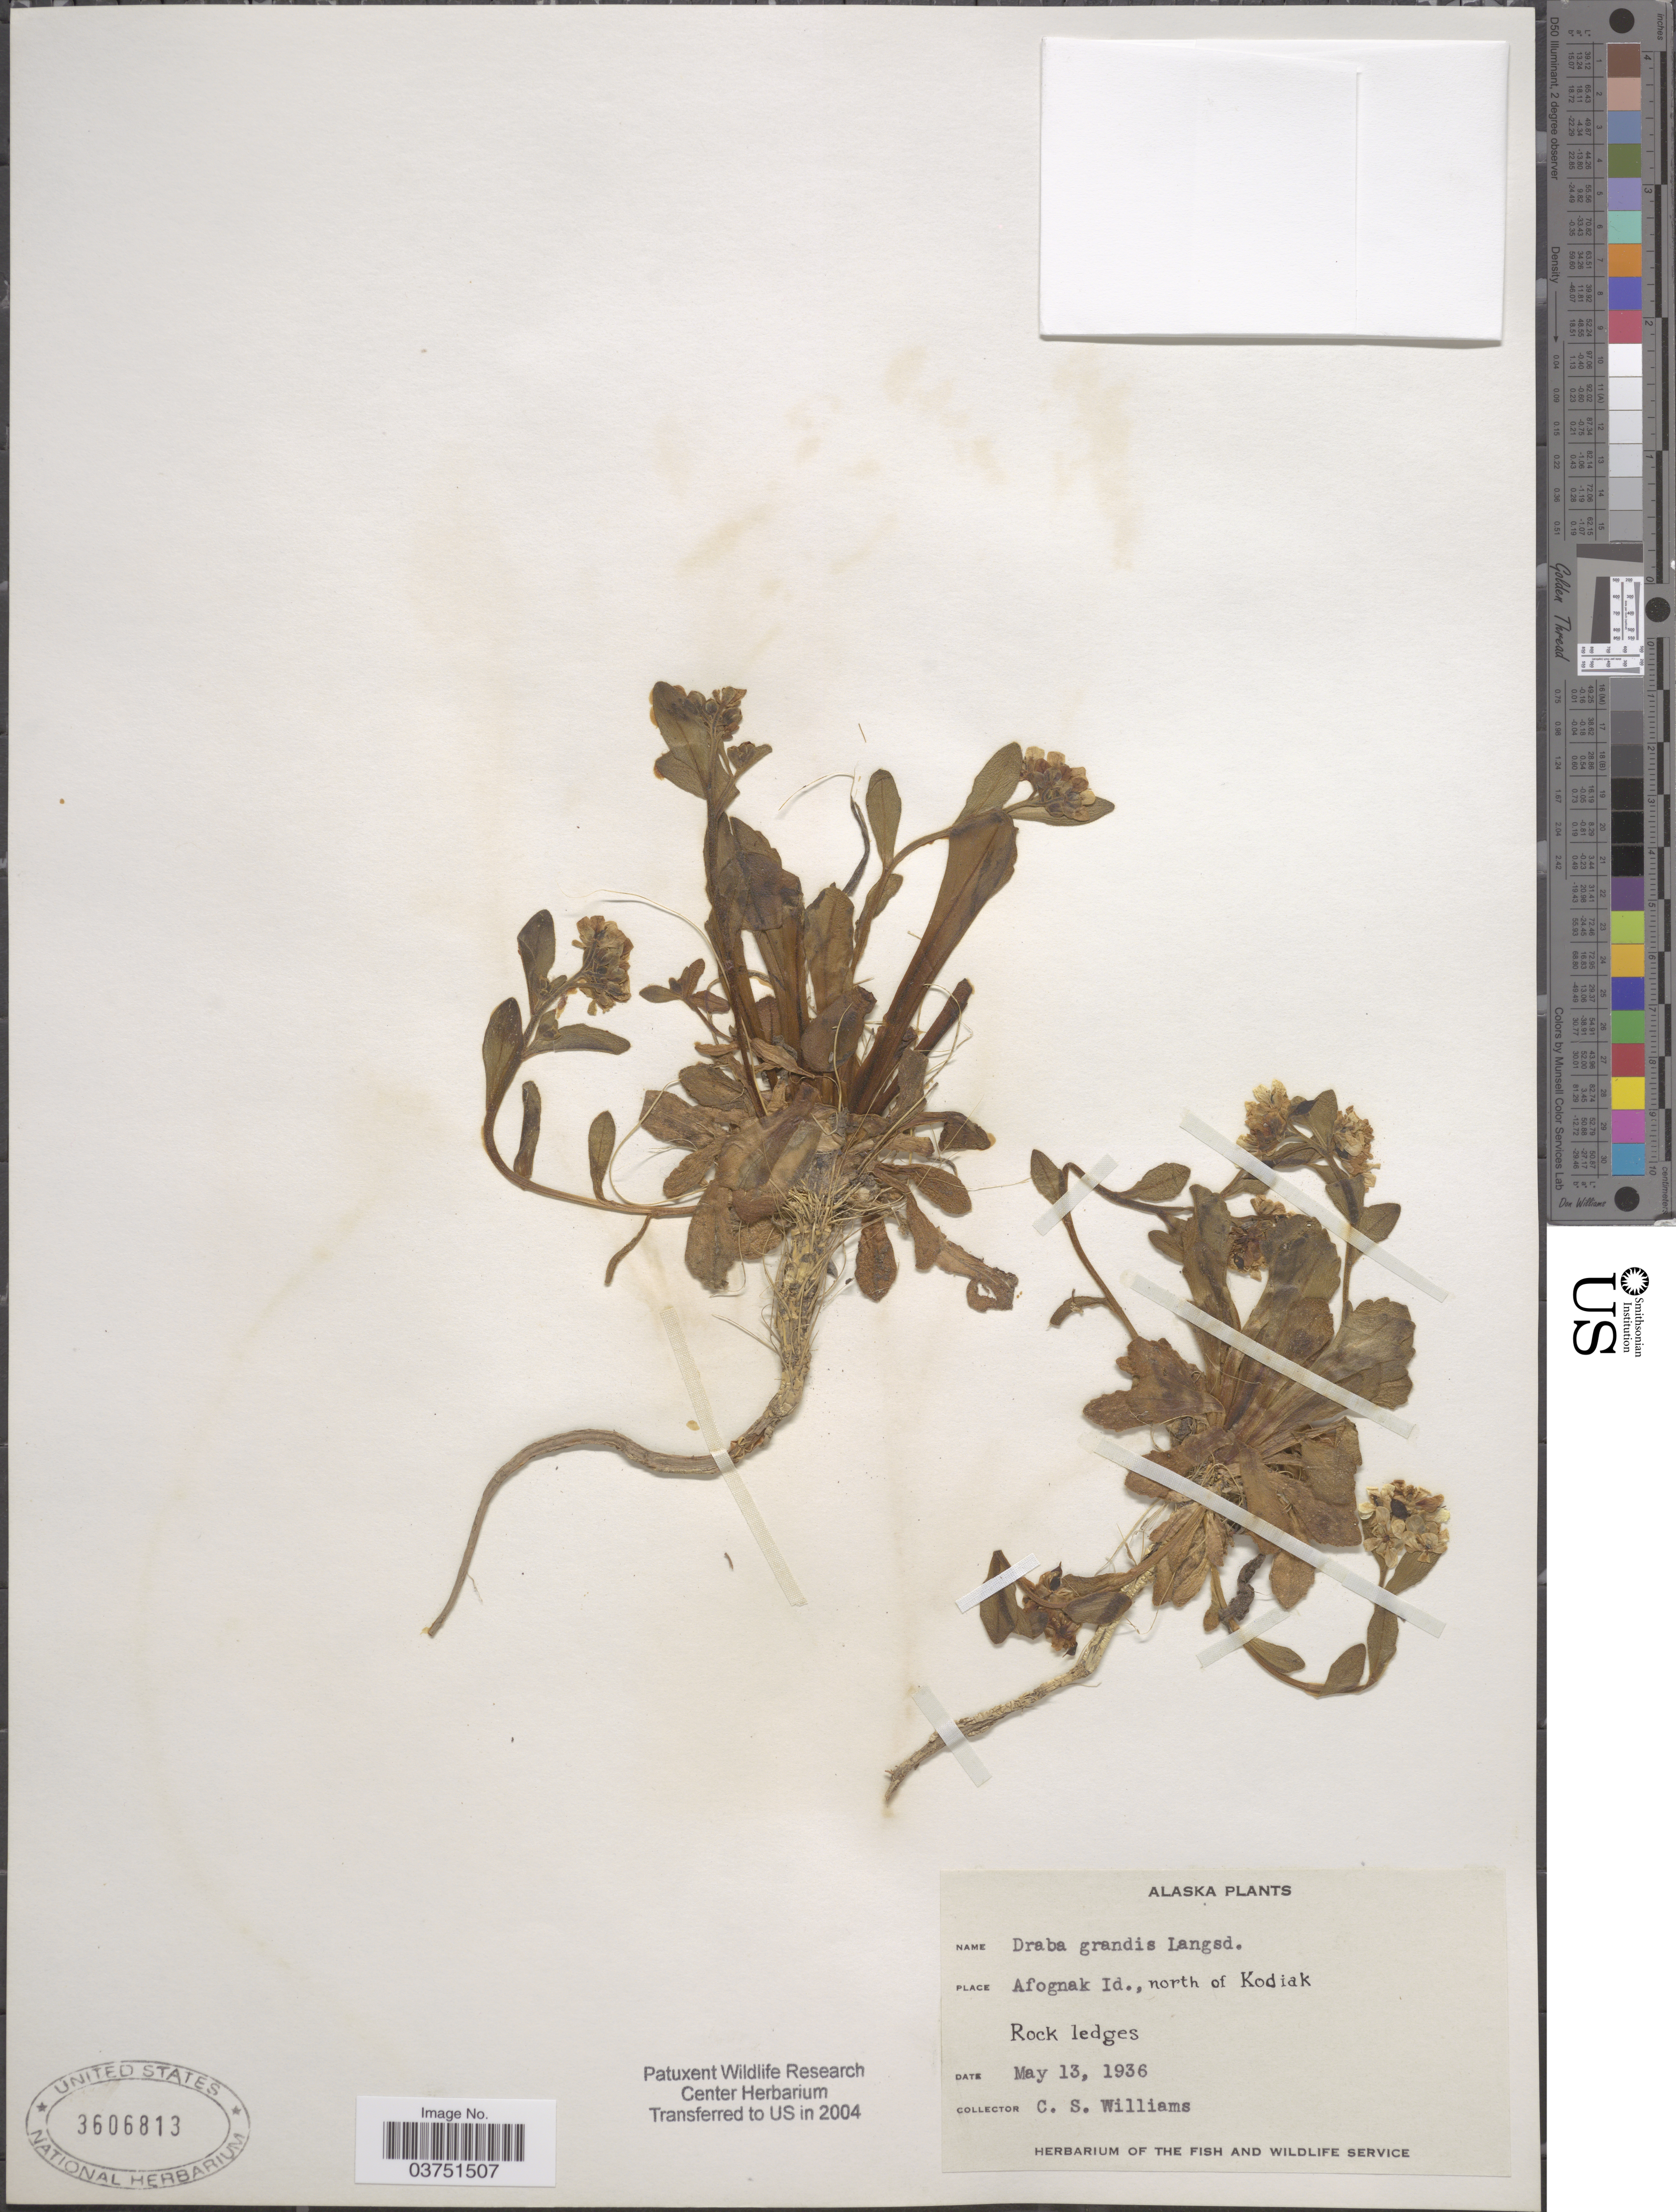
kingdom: Plantae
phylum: Tracheophyta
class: Magnoliopsida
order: Brassicales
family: Brassicaceae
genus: Draba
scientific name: Draba grandis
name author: Langsd. ex DC.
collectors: C. Williams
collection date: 1936-05-13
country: United States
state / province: Alaska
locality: Afognak Id., north of Kodiak Rock ledges.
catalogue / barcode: US 3606813